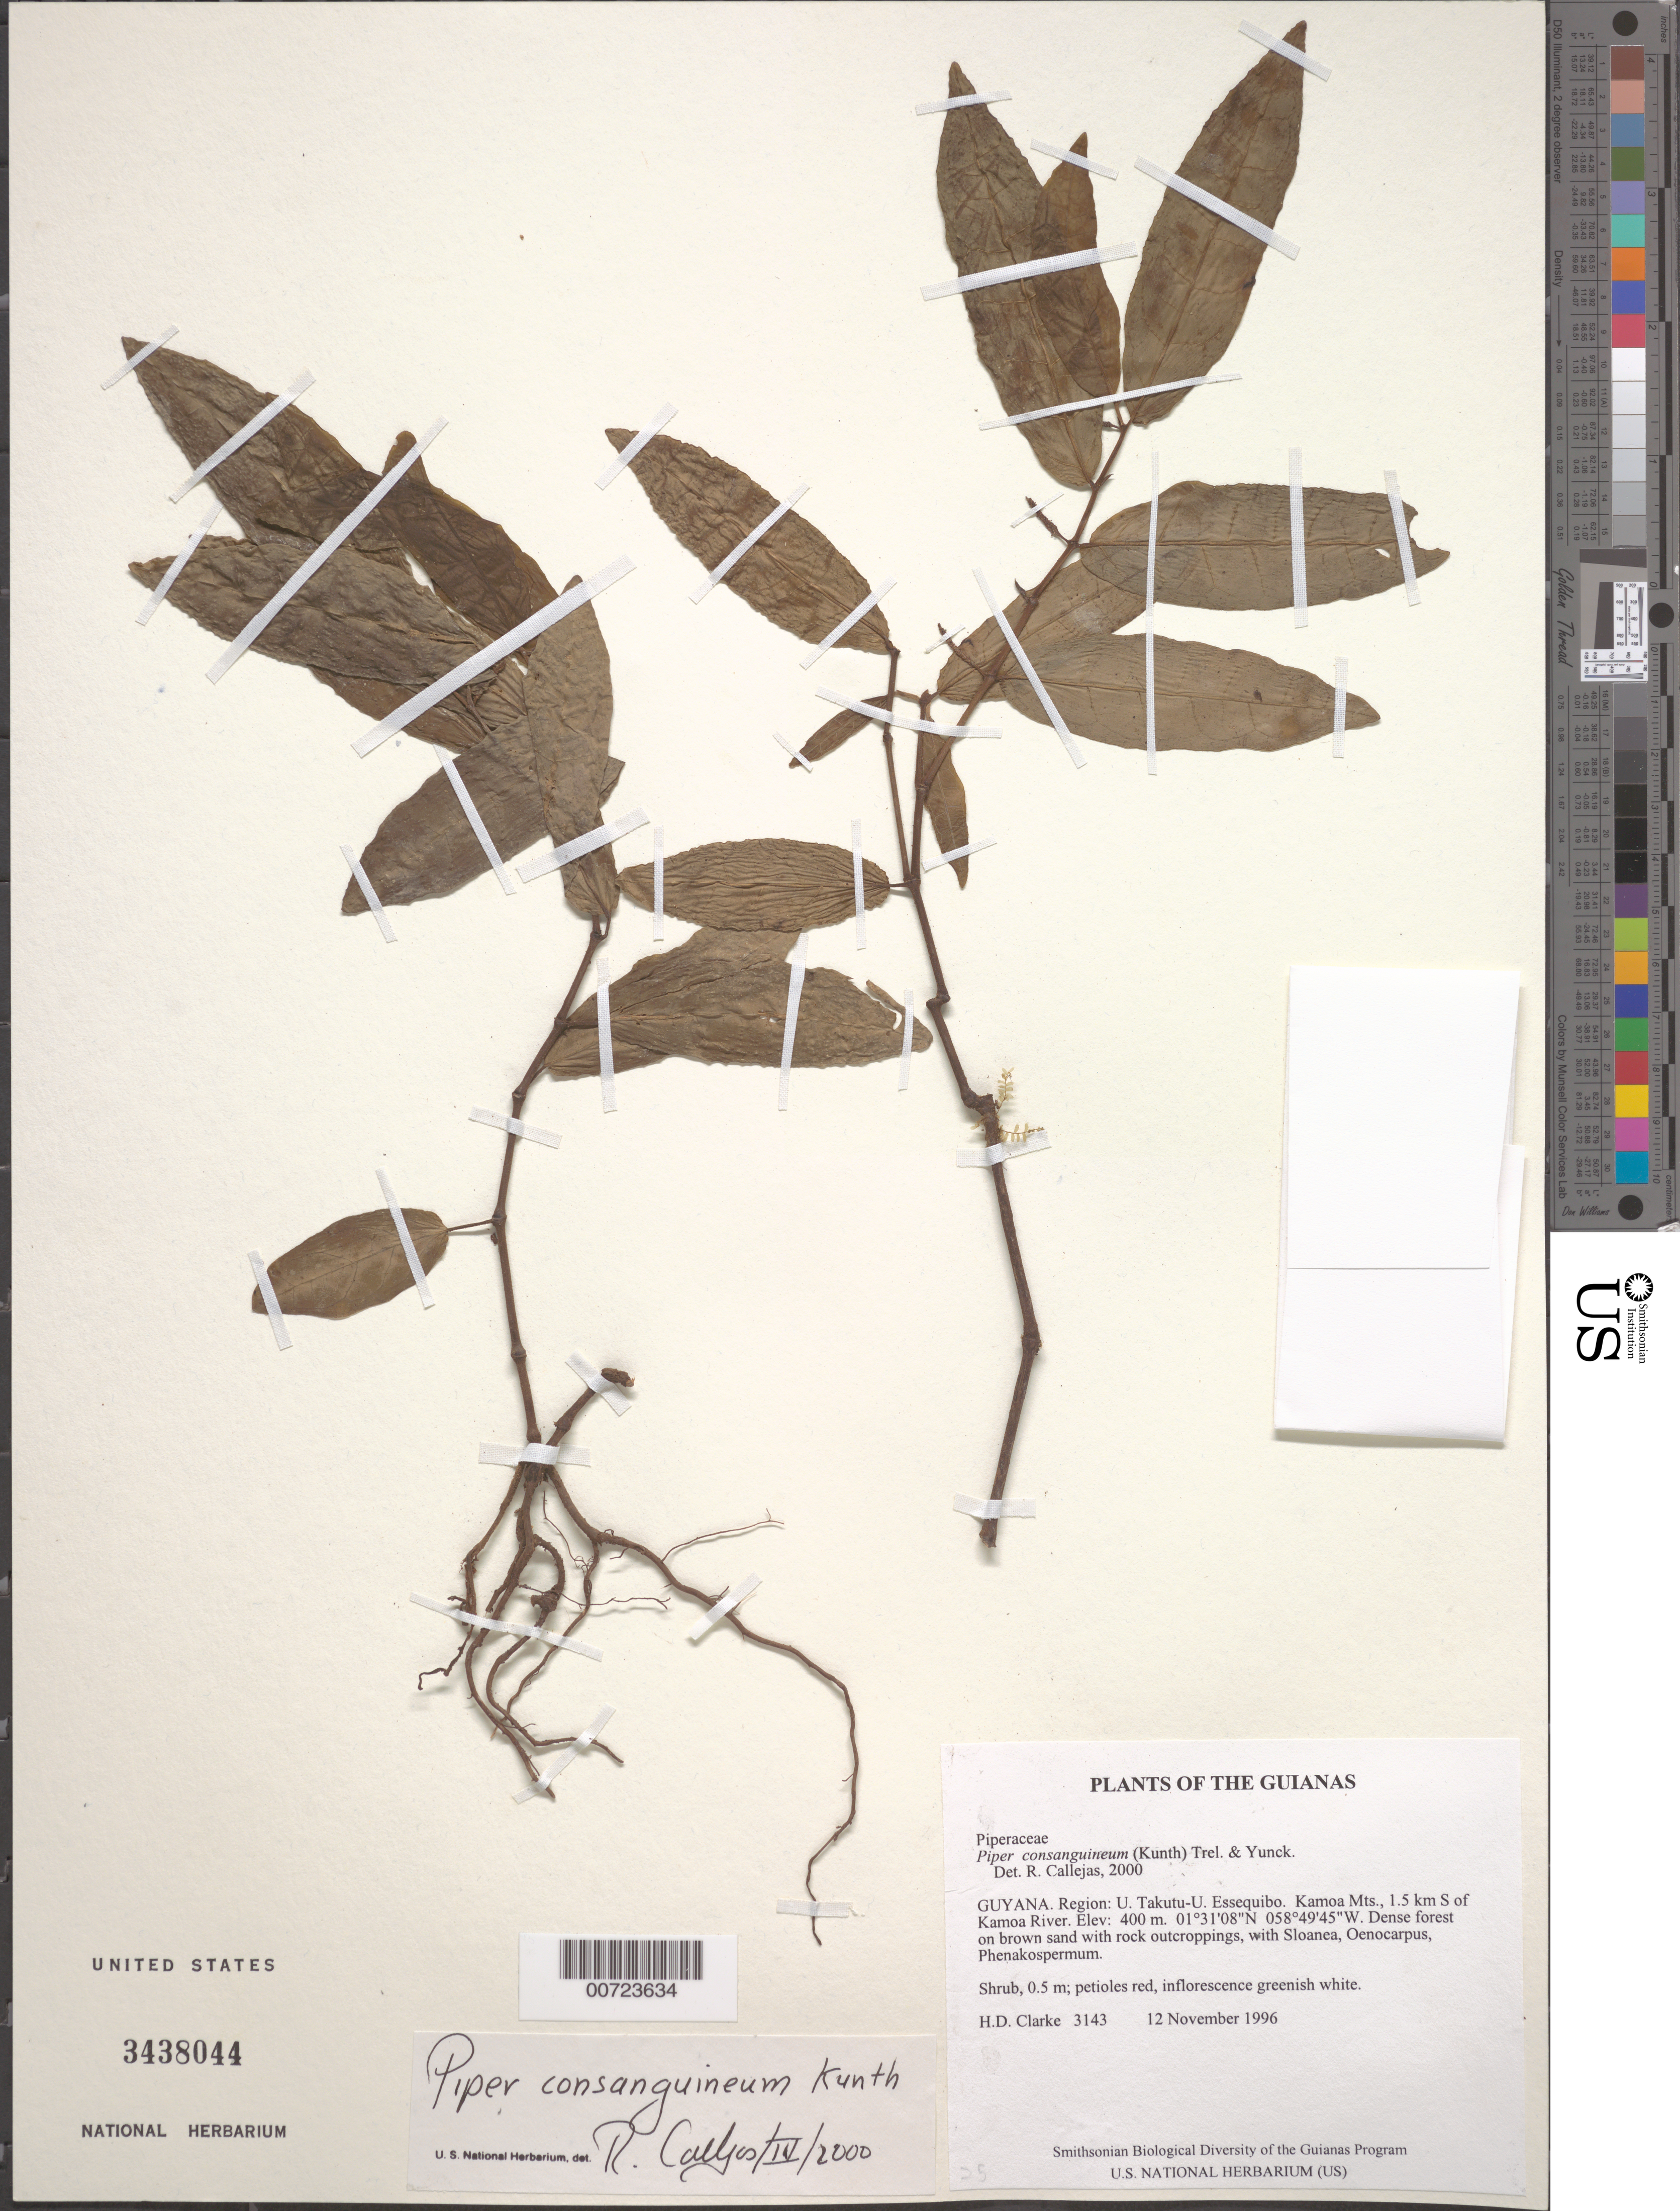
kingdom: Plantae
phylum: Tracheophyta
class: Magnoliopsida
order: Piperales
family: Piperaceae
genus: Piper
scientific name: Piper consanguineum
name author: Kunth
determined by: Görts-van Rijn, A. R.; Christenhusz, M. J.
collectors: H. D. Clarke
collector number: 3143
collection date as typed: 12 November 1996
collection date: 1996-11-12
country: Guyana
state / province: U. Takutu-U. Essequibo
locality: Kamoa Mts., 1.5 km S of Kamoa River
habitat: Dense forest on brown sand with rock outcroppings, with Sloanea, Oenocarpus, Phenakospermum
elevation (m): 400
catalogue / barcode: US 3438044